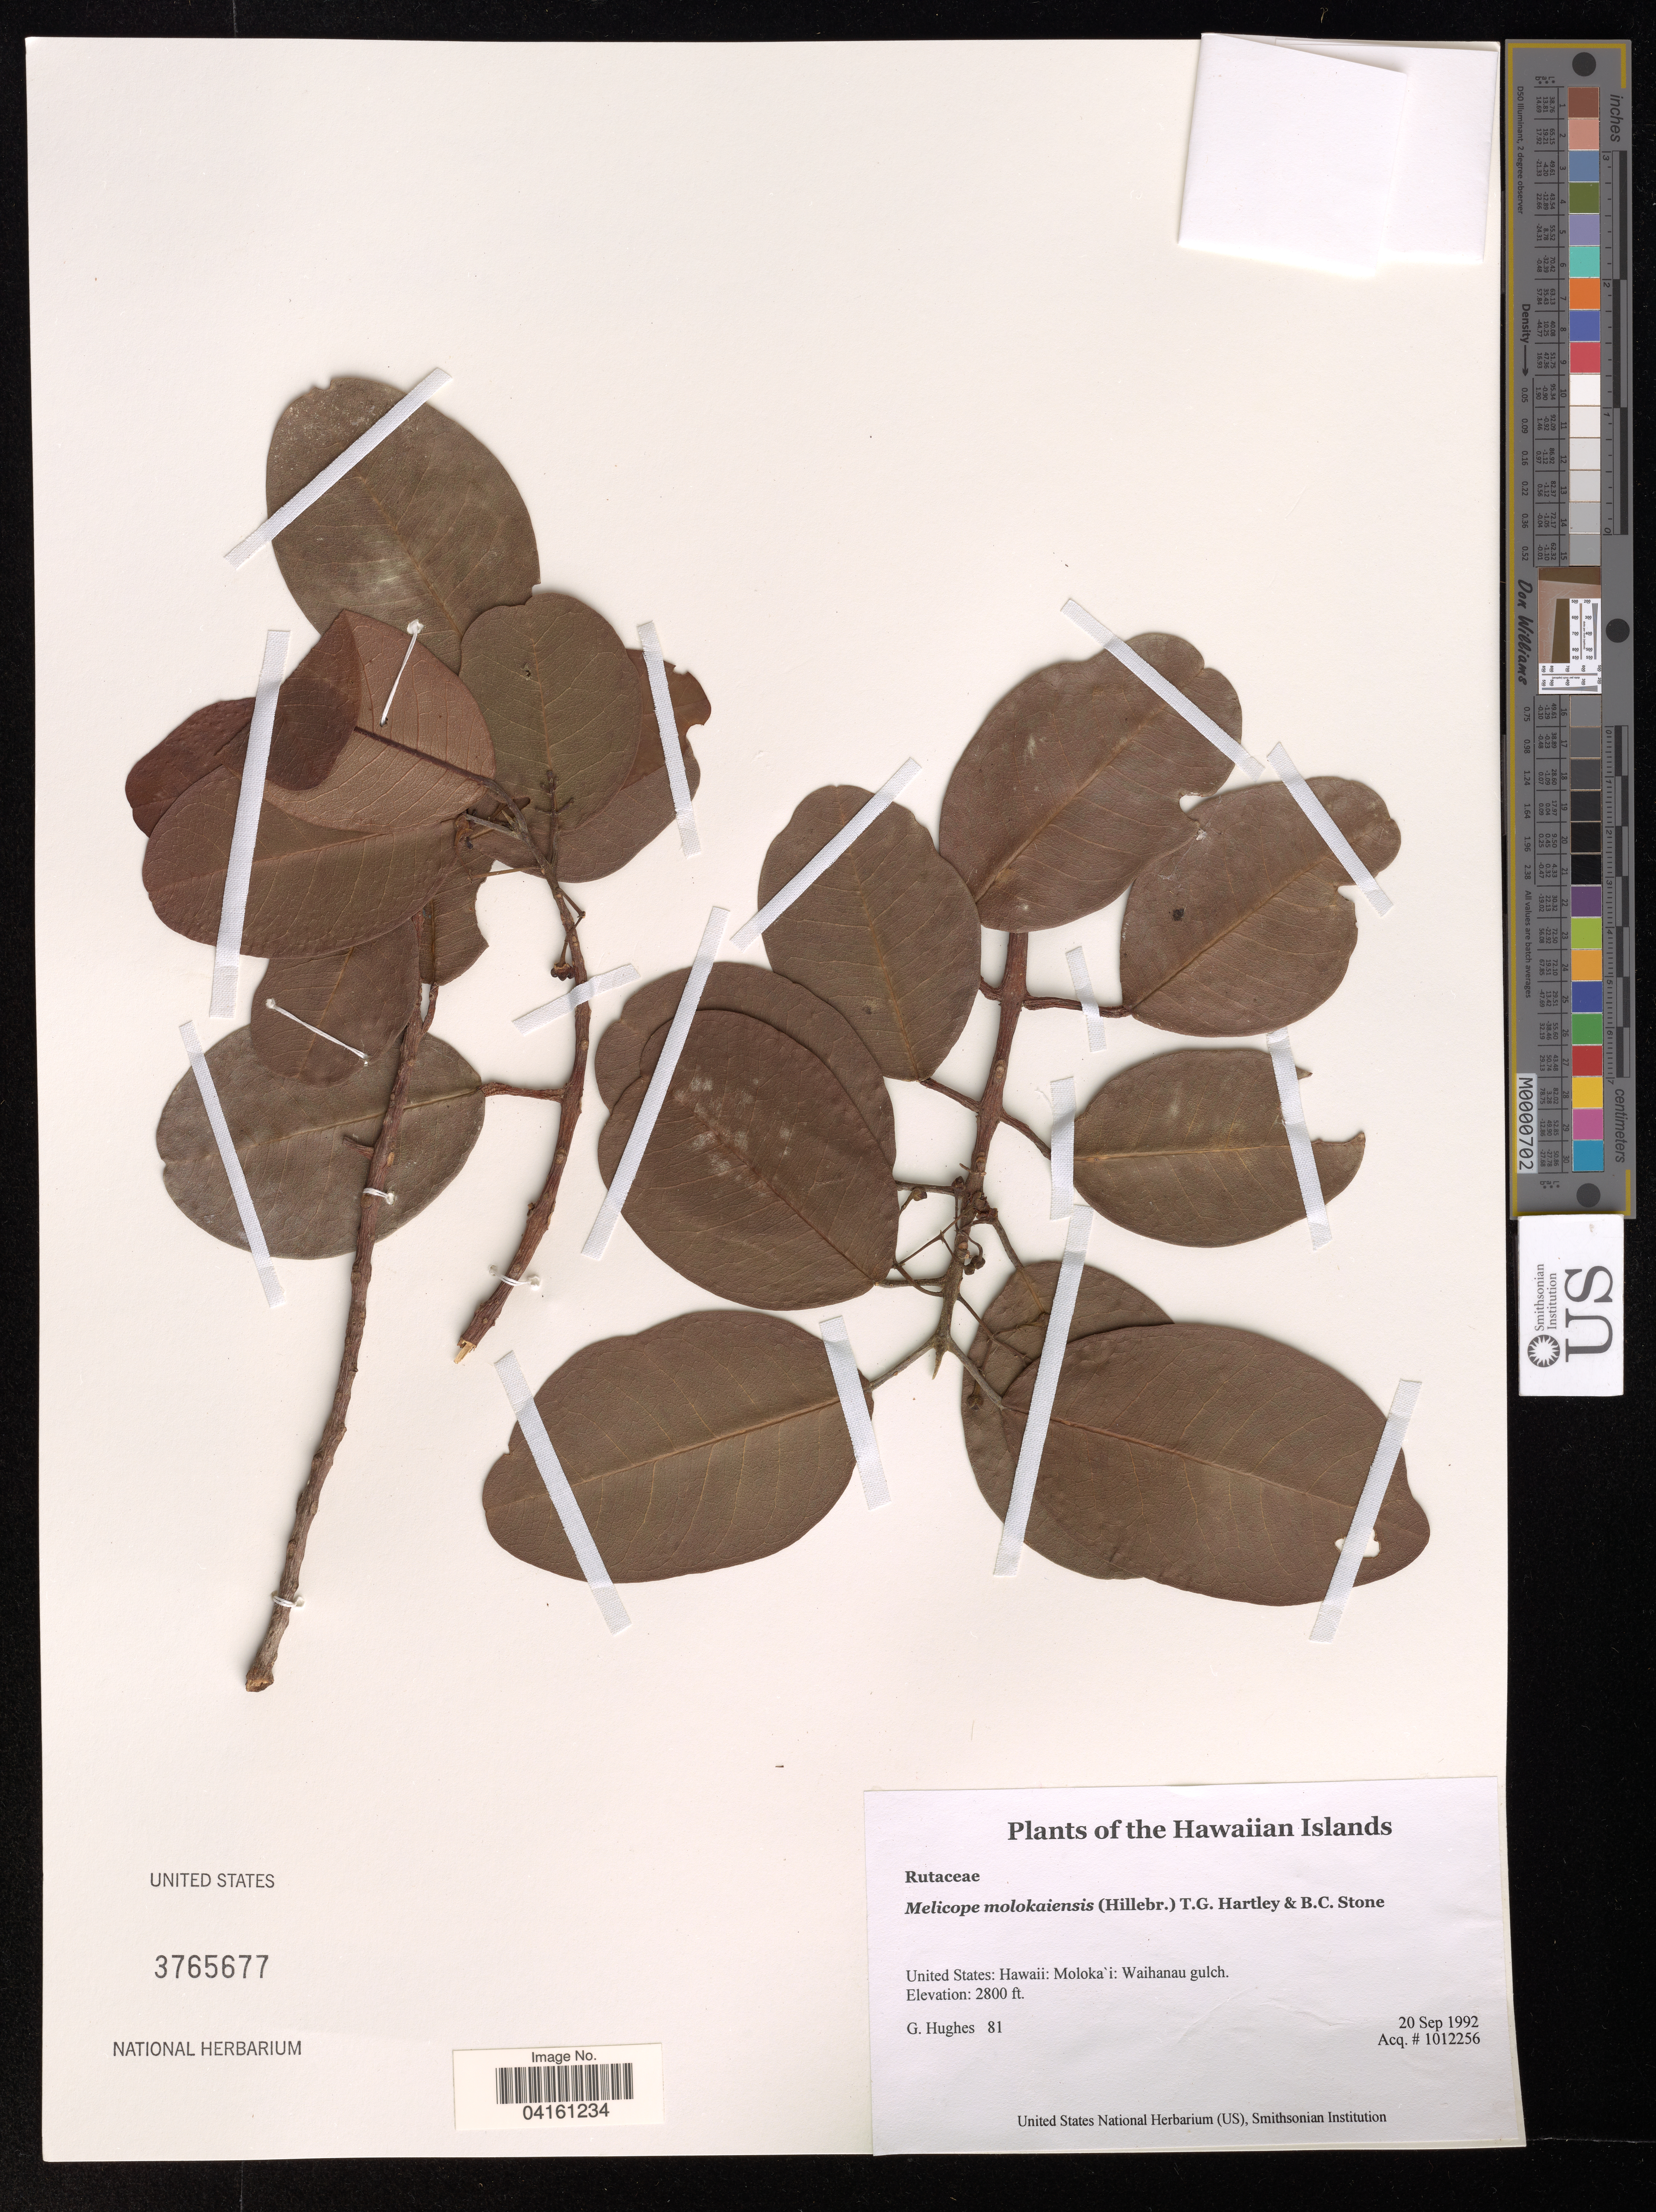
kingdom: Plantae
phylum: Tracheophyta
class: Magnoliopsida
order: Sapindales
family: Rutaceae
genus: Melicope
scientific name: Melicope molokaiensis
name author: (Hillebr.) T.G. Hartley & B.C. Stone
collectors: G. Hughes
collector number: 81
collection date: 1992-09-20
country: United States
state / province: Hawaii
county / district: Maui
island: Moloka'i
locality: The Hawaiian Islands. Moloka'i: Waihanau gulch.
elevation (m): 853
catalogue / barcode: US 3765677